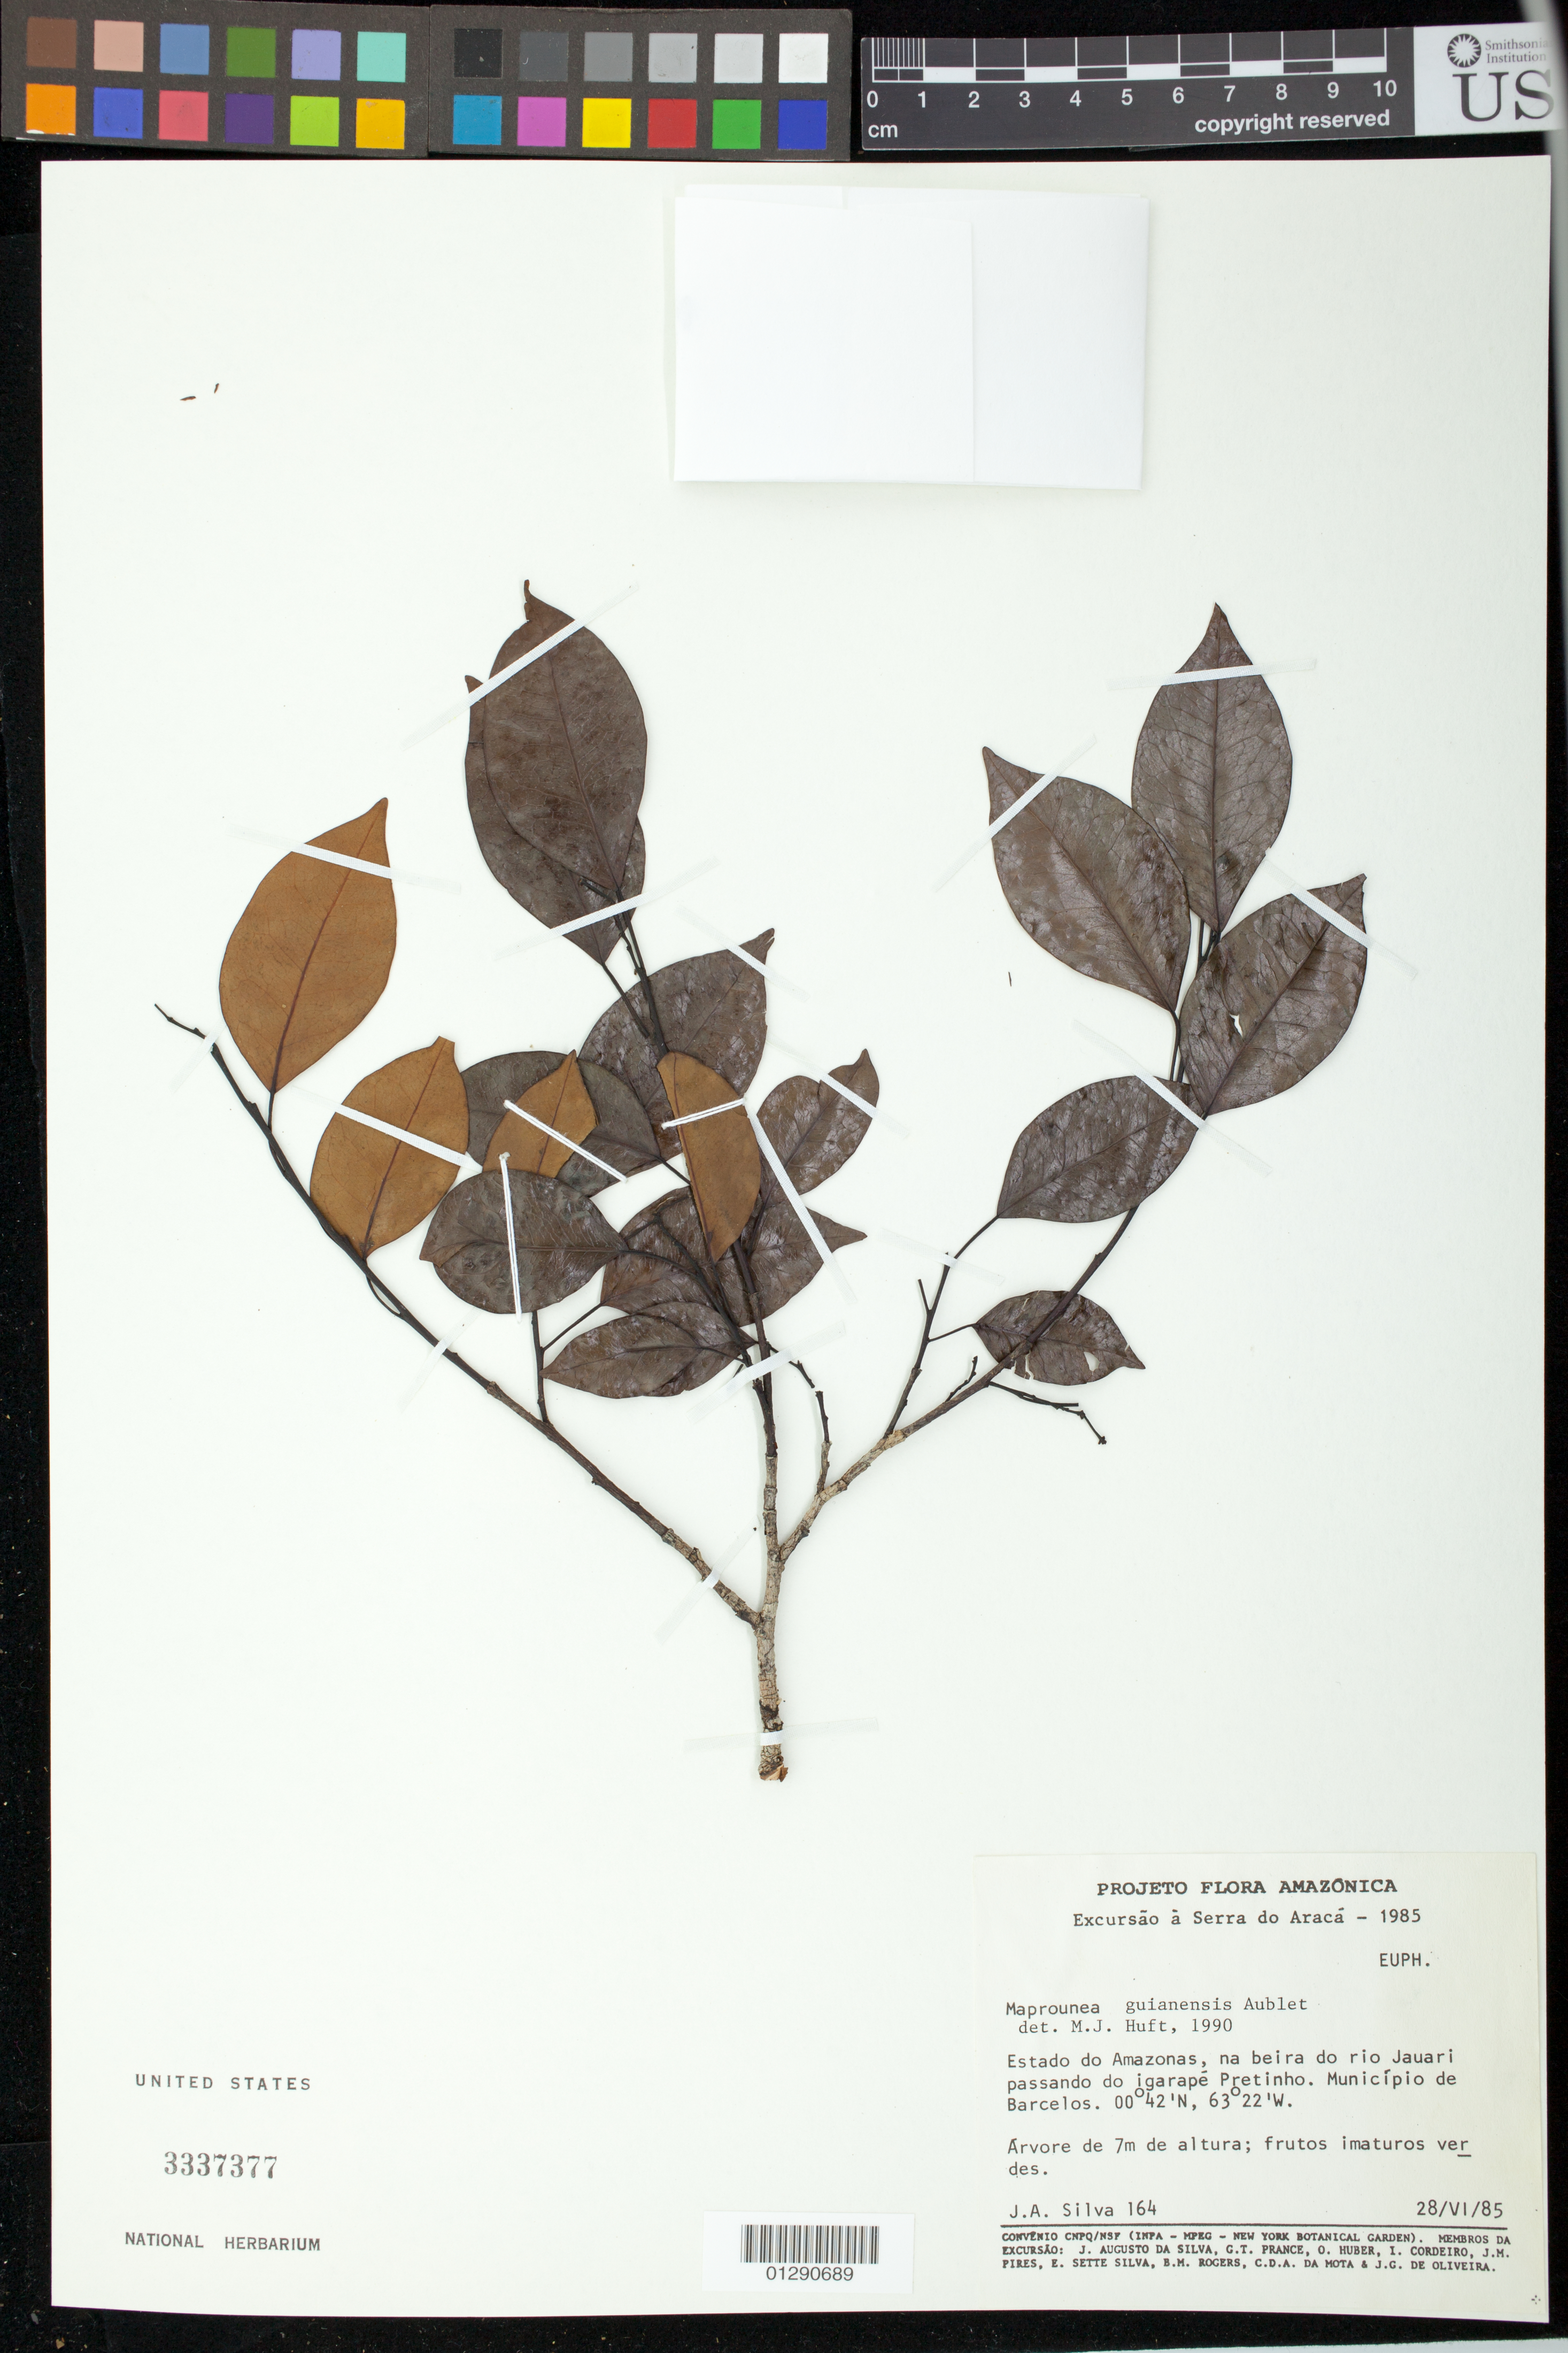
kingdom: Plantae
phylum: Tracheophyta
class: Magnoliopsida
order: Malpighiales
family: Euphorbiaceae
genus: Maprounea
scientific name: Maprounea guianensis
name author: Aubl.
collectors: J. A. C. Silva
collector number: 164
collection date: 1985-06-28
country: Brazil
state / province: Amazonas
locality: Estado do Amazonas, na beira do rio Jauari passando do igarape Pretinho. Municipio de Barcelos.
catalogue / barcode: US 3337377